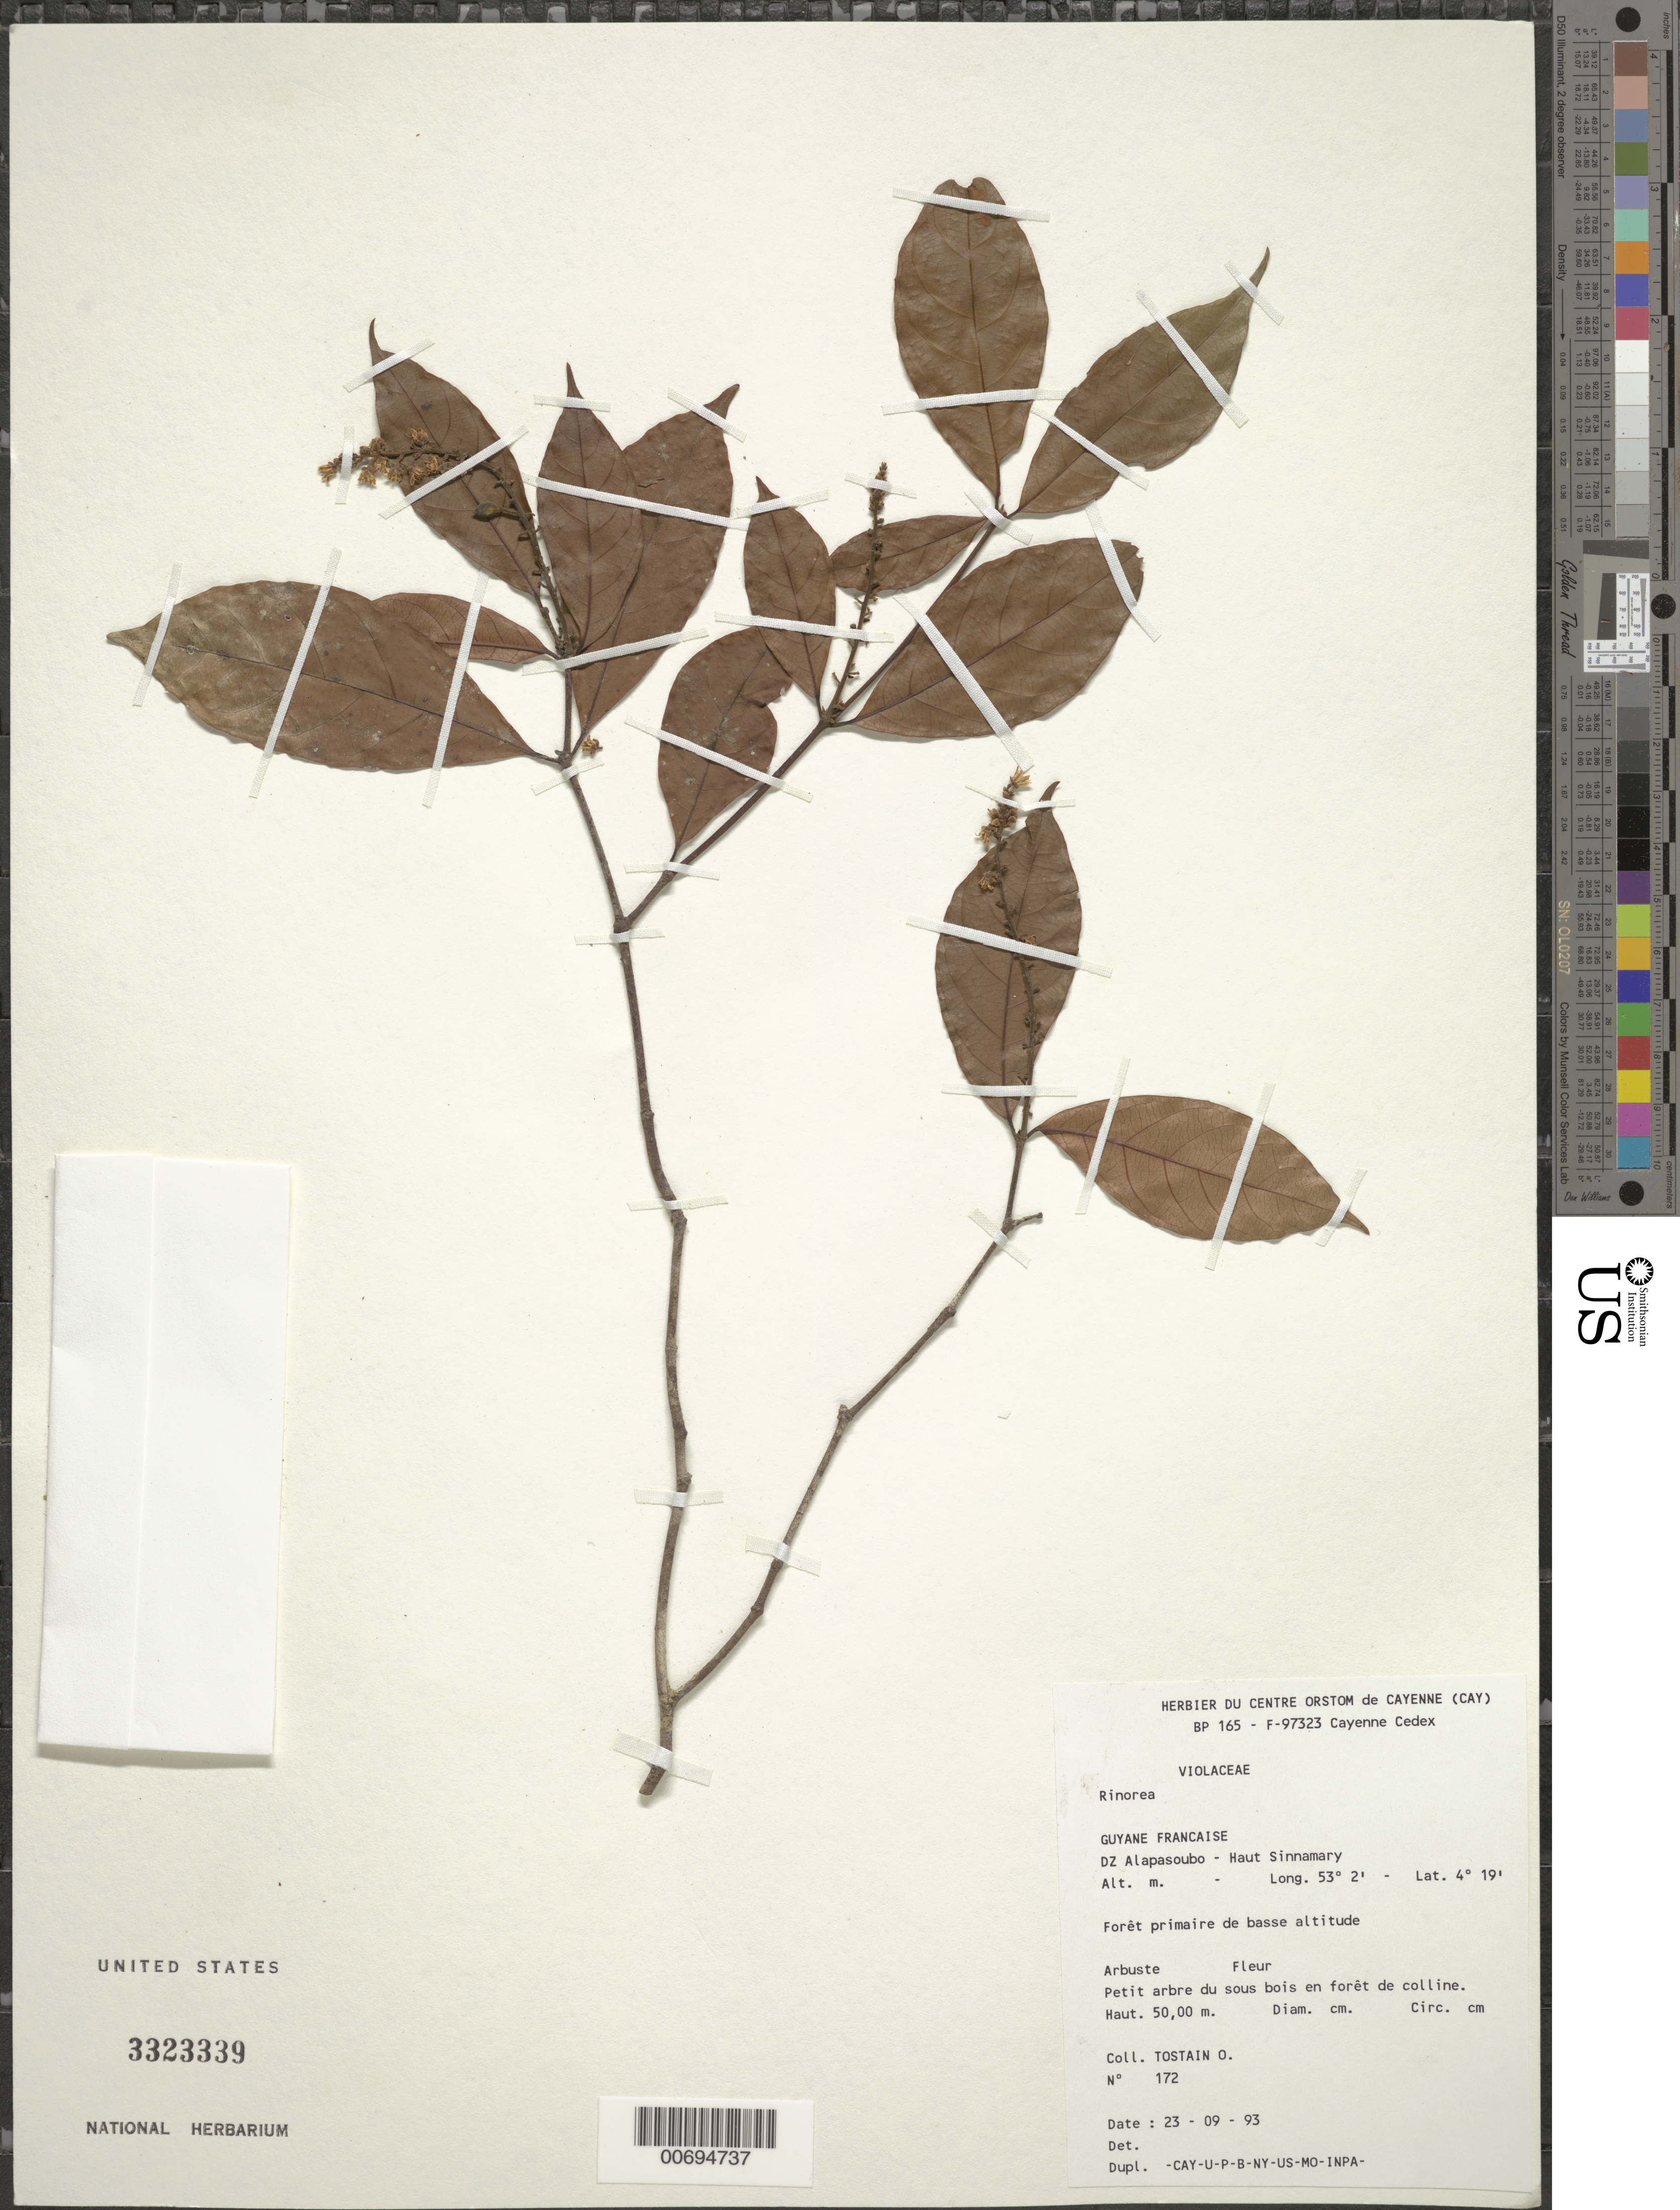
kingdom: Plantae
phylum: Tracheophyta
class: Magnoliopsida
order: Malpighiales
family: Violaceae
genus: Rinorea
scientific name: Rinorea amapensis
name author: Hekking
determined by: Hoyos-Gomez, S. E.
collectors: O. Tostain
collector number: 172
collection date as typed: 23-Sep-93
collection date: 1993-09-23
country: French Guiana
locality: DZ Alapasoubo, Haut Sinnamary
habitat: Low primary forest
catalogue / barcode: US 3323339